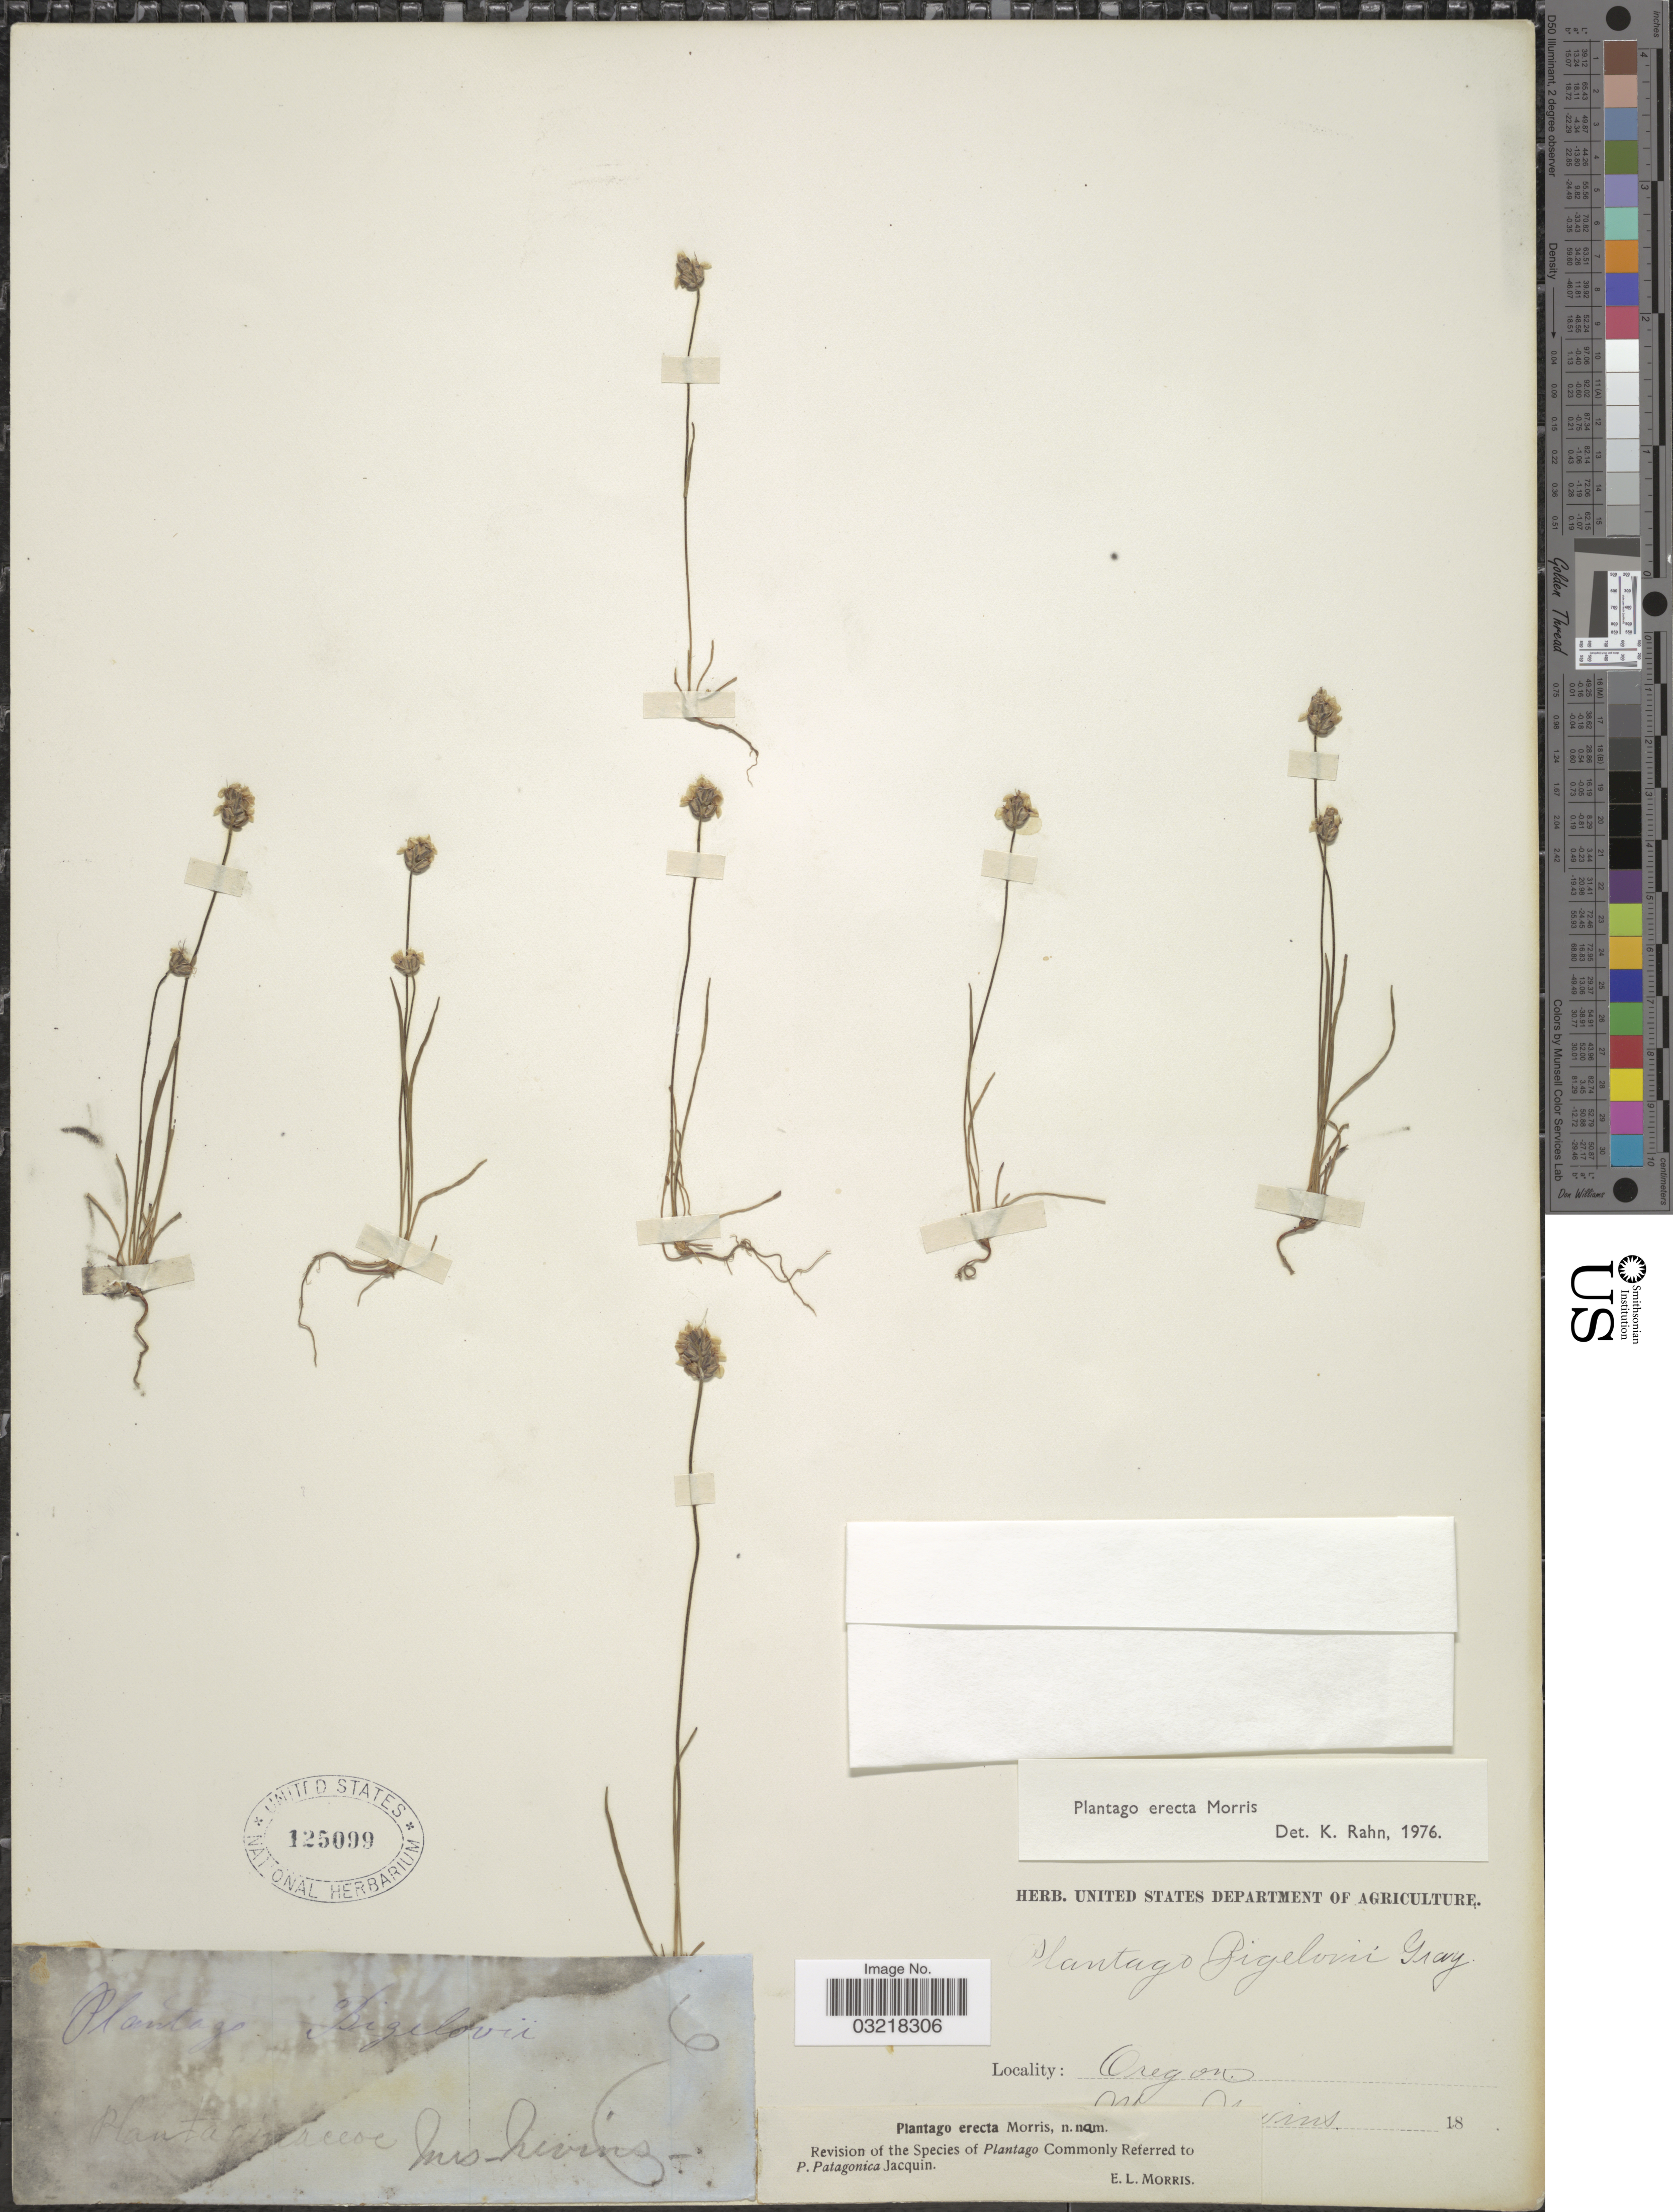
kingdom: Plantae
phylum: Tracheophyta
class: Magnoliopsida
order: Lamiales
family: Plantaginaceae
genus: Plantago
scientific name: Plantago erecta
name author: Morris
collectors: Nevins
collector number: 6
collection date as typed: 18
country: United States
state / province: Oregon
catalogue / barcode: US 125099